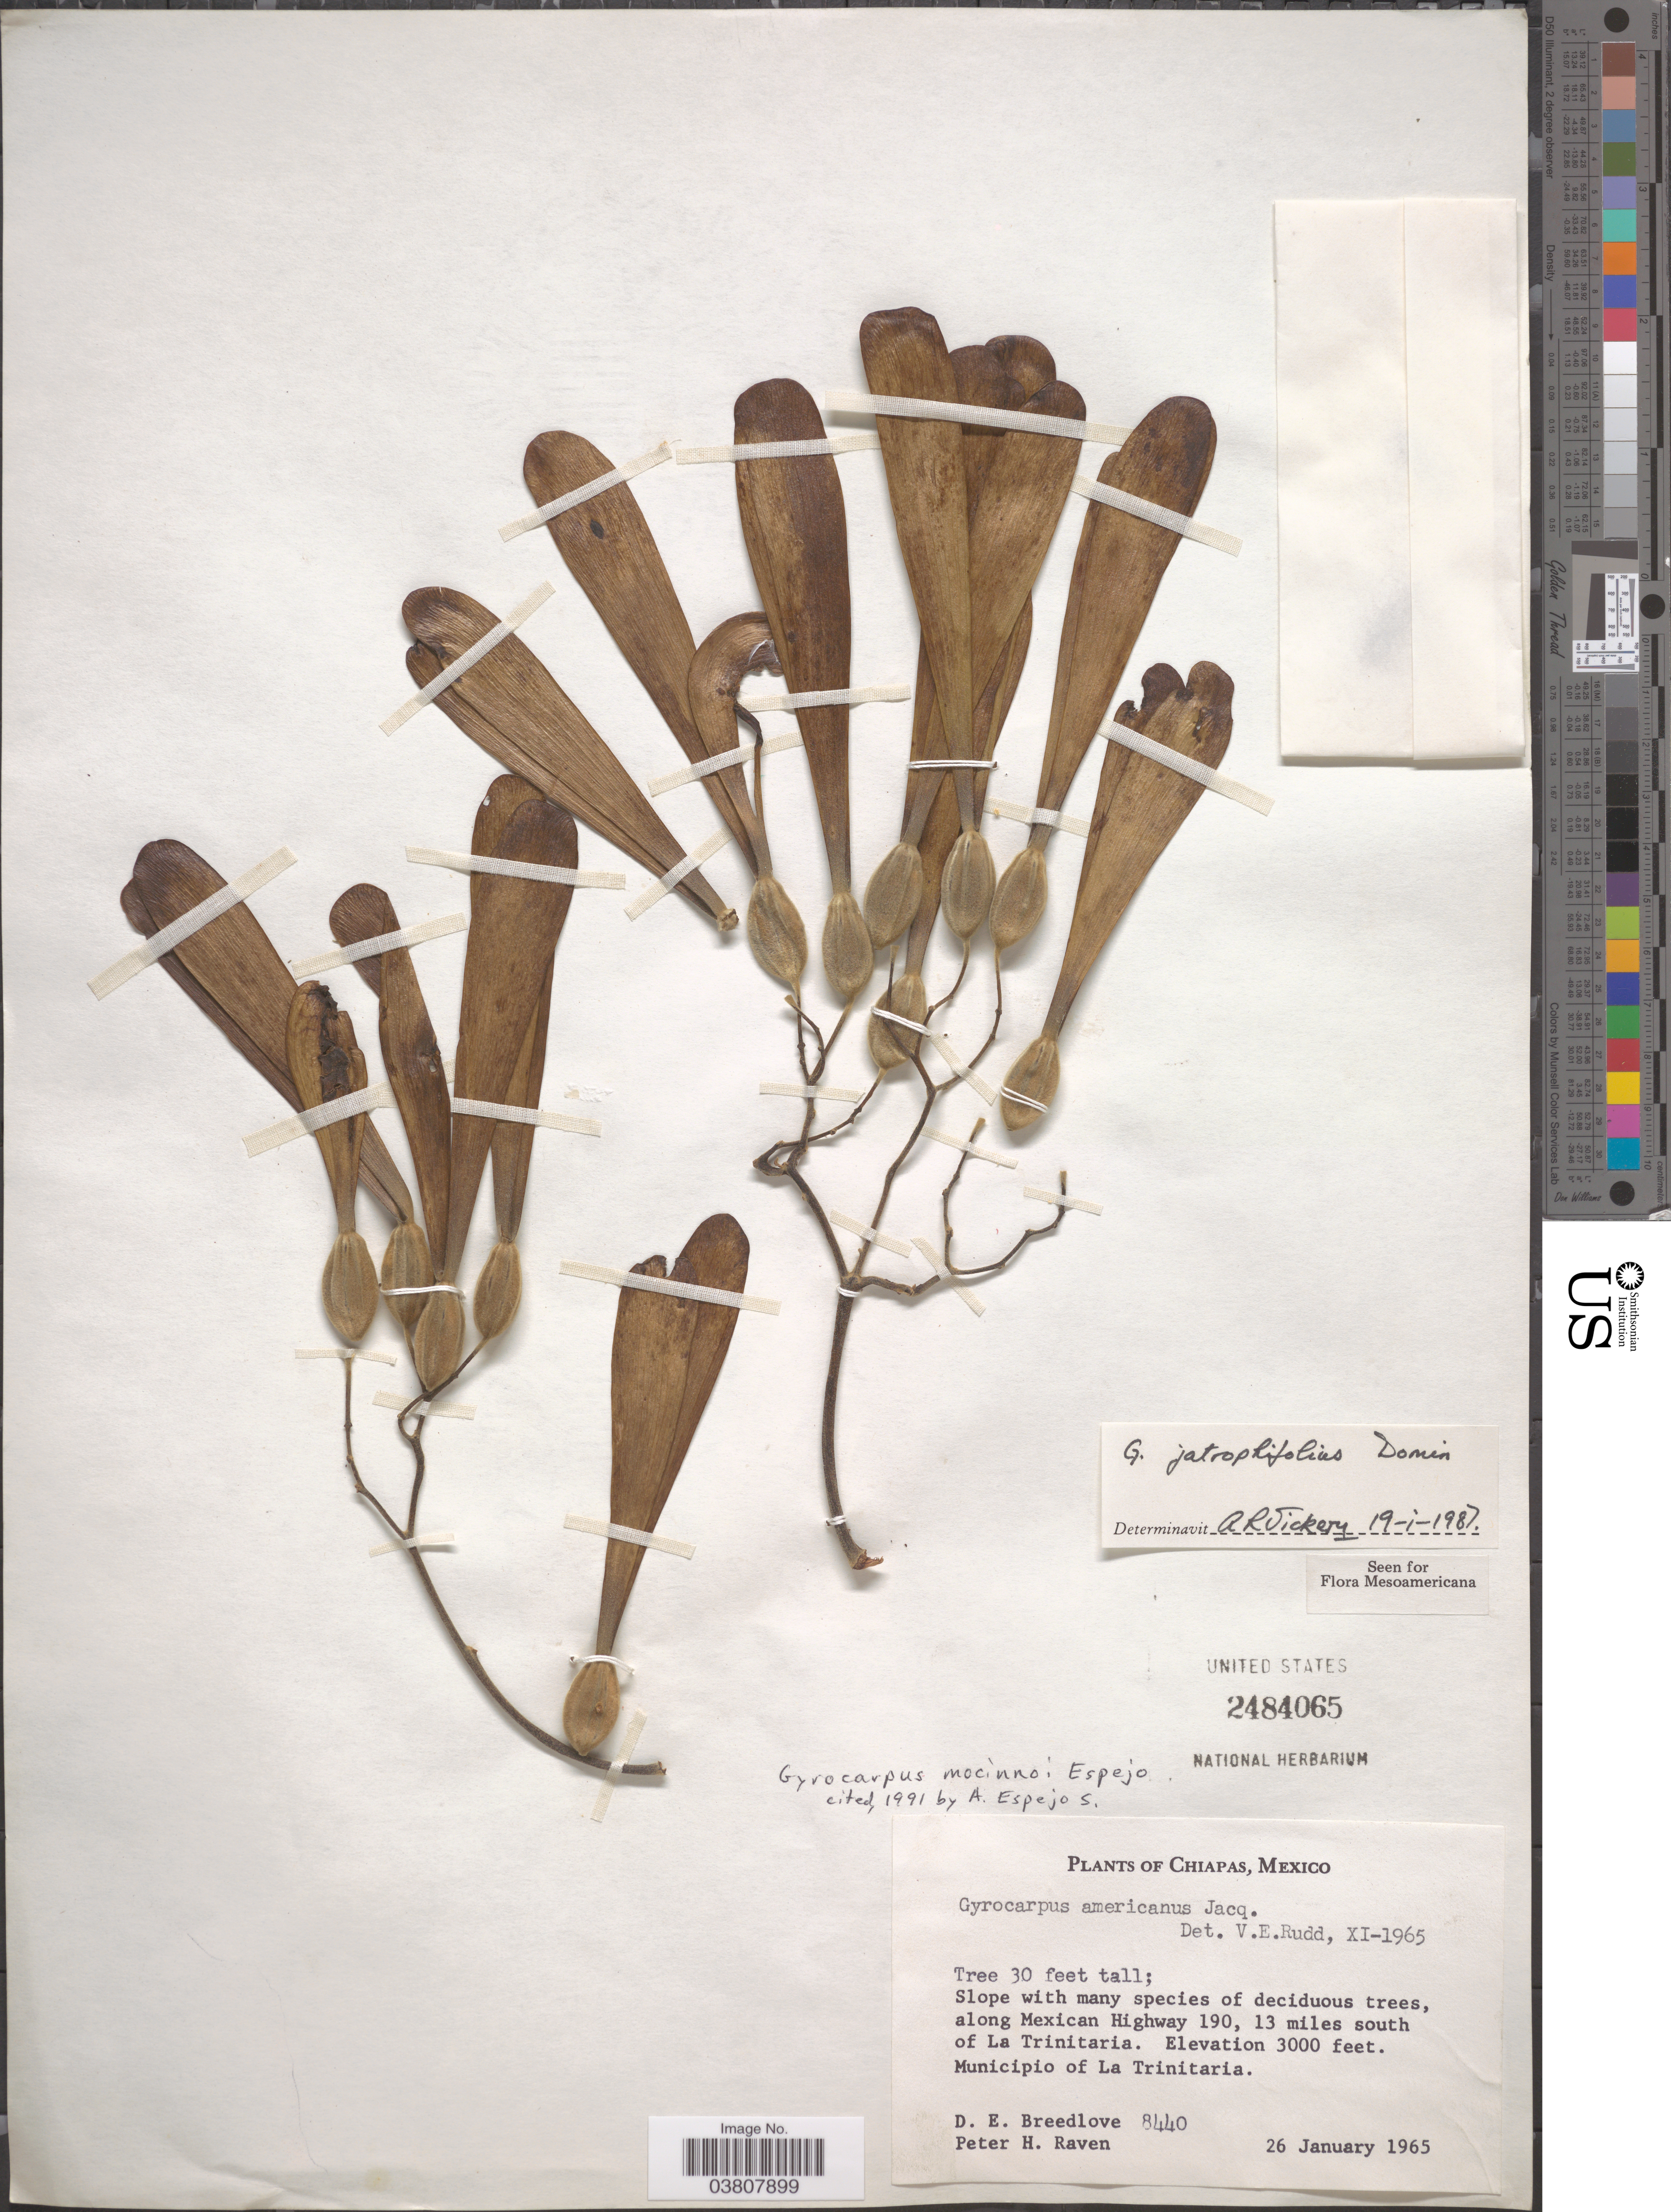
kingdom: Plantae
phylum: Tracheophyta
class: Magnoliopsida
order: Laurales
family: Hernandiaceae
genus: Gyrocarpus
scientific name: Gyrocarpus mocinoi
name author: Espejo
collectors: D. E. Breedlove & P. Raven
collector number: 8440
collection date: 1965-01-26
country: Mexico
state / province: Chiapas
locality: Along Mexican Highway 190, 13 miles south of La Trinitaria. Municipio of La Trinitaria.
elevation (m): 914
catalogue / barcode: US 2484065